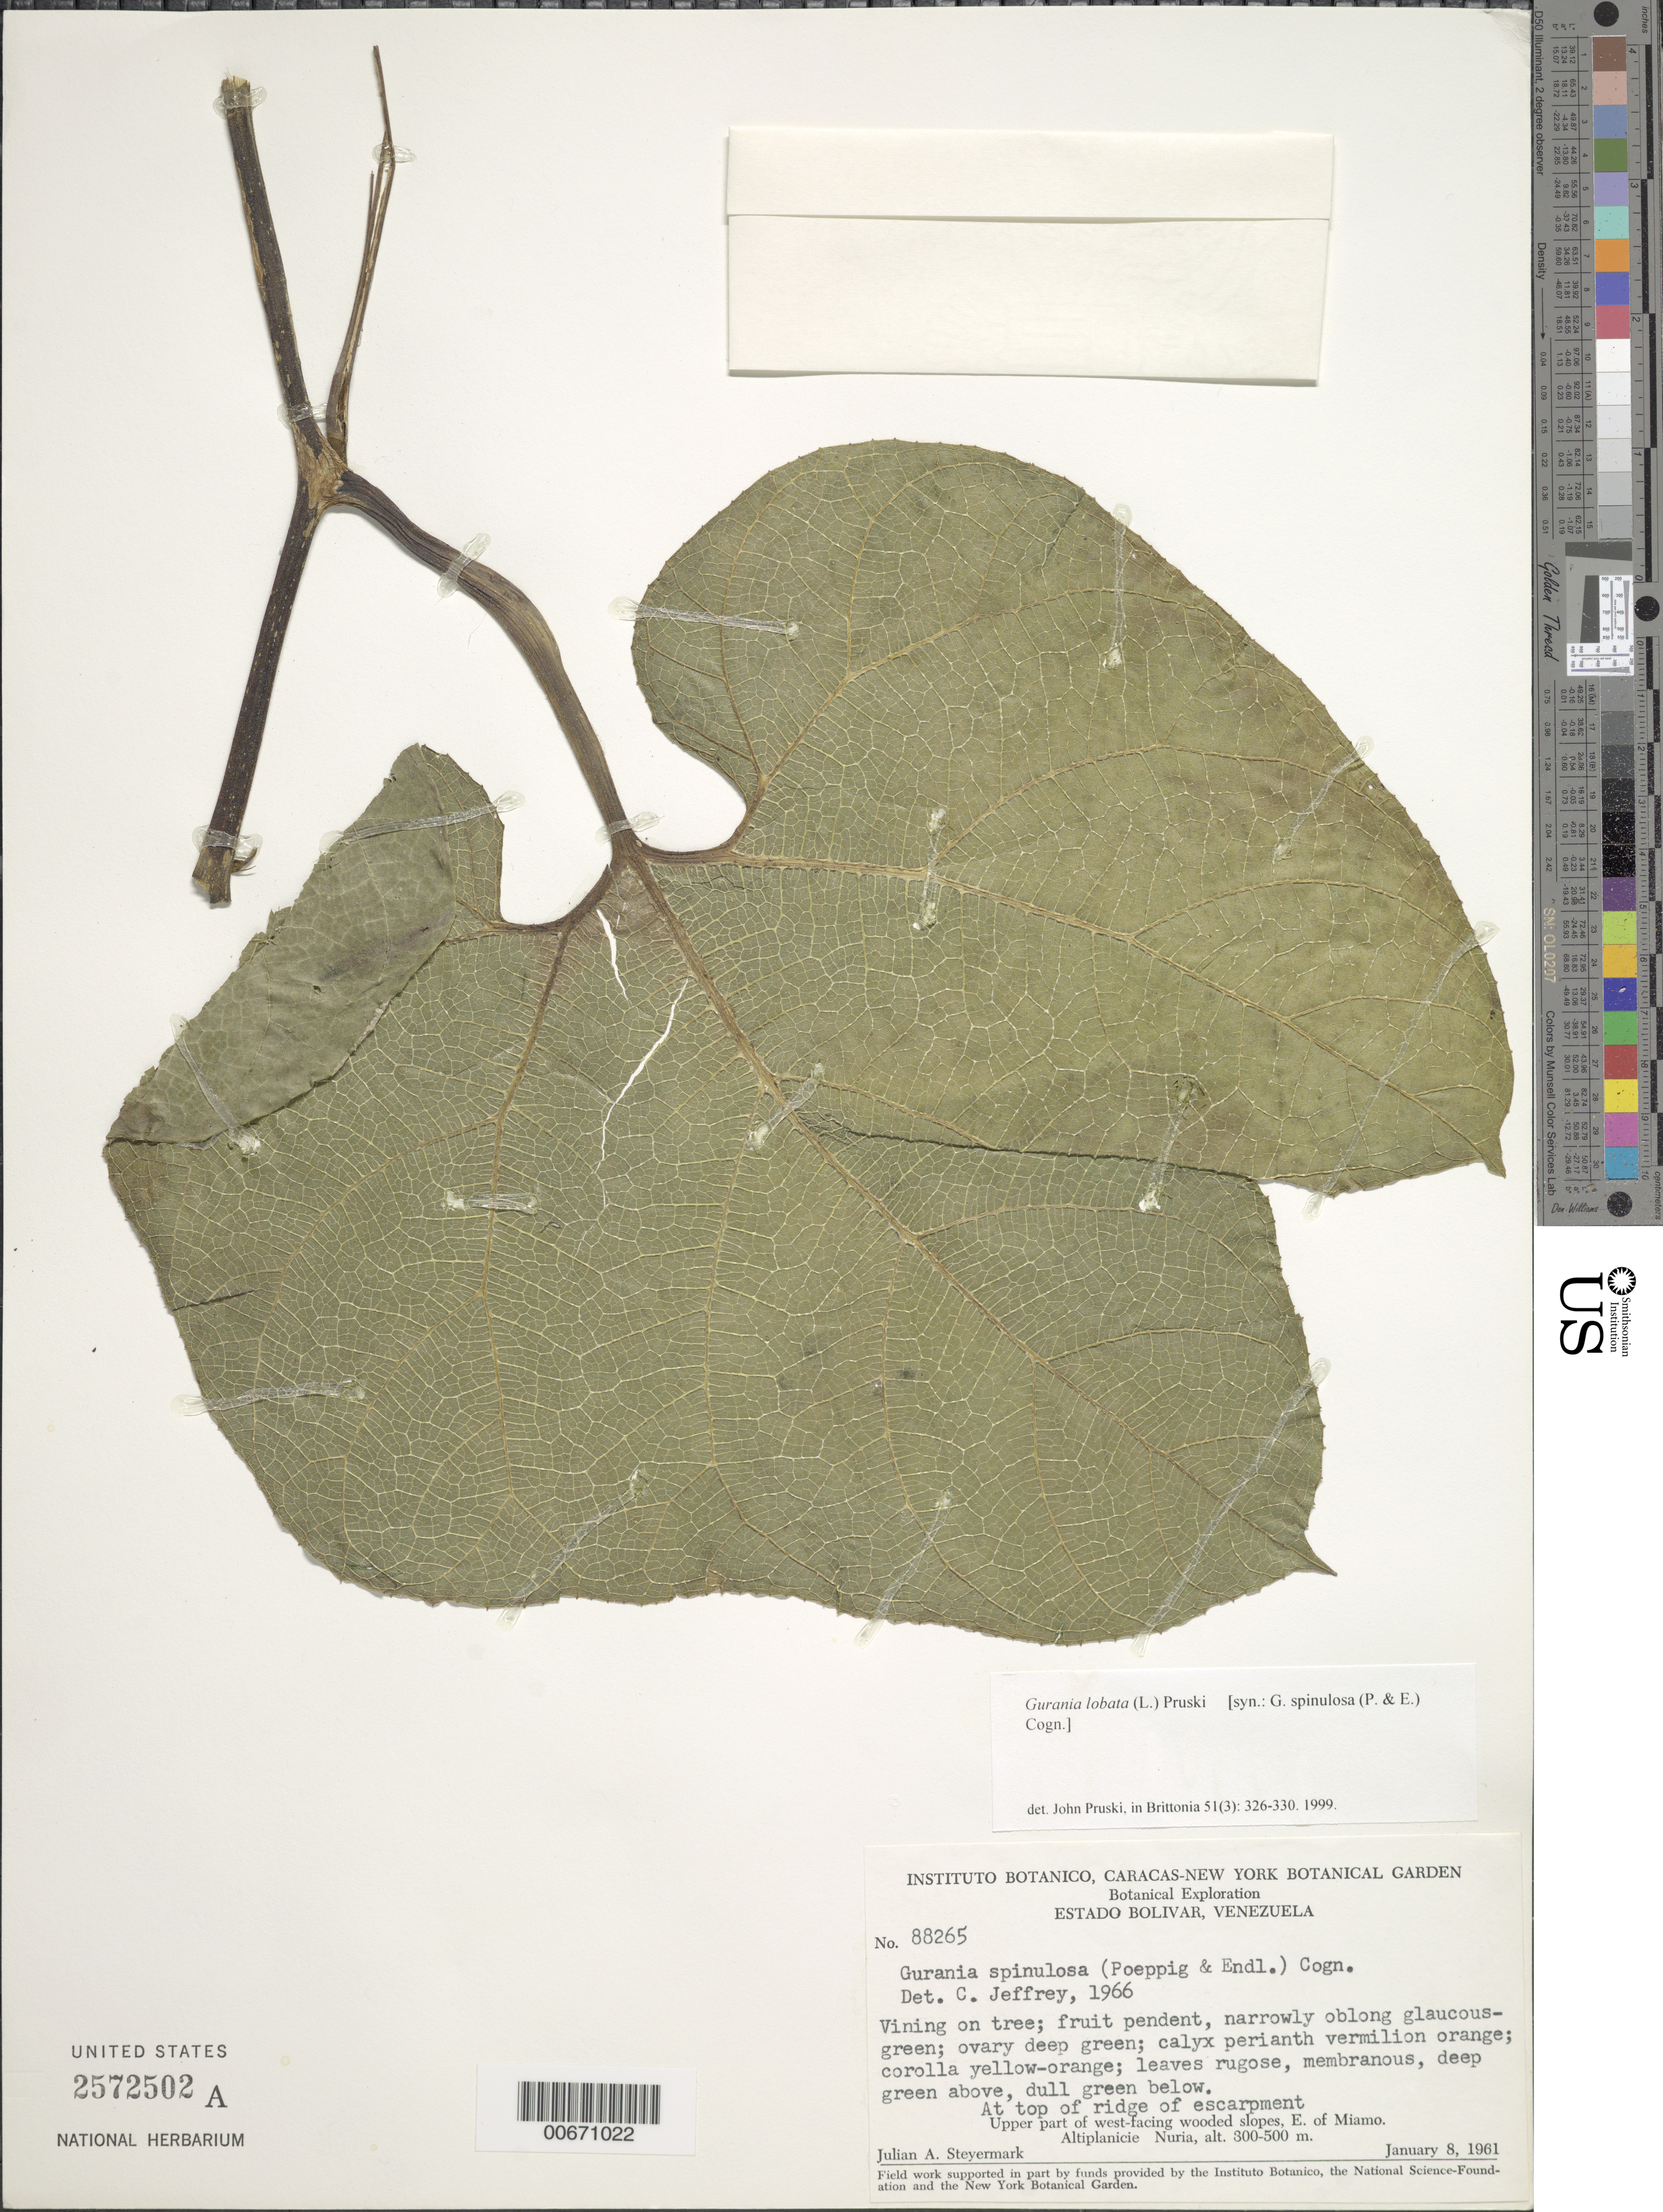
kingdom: Plantae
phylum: Tracheophyta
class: Magnoliopsida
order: Cucurbitales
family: Cucurbitaceae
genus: Gurania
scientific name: Gurania lobata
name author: (L.) Pruski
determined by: Pruski, J. F.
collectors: J. Steyermark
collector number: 88265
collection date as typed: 8-Jan-61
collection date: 1961-01-08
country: Venezuela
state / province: Bolívar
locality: Altiplanicie de Nuria, E of Miamo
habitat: Altiplanicie, at top of ridge of escarpment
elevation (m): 300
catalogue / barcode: US 2572502